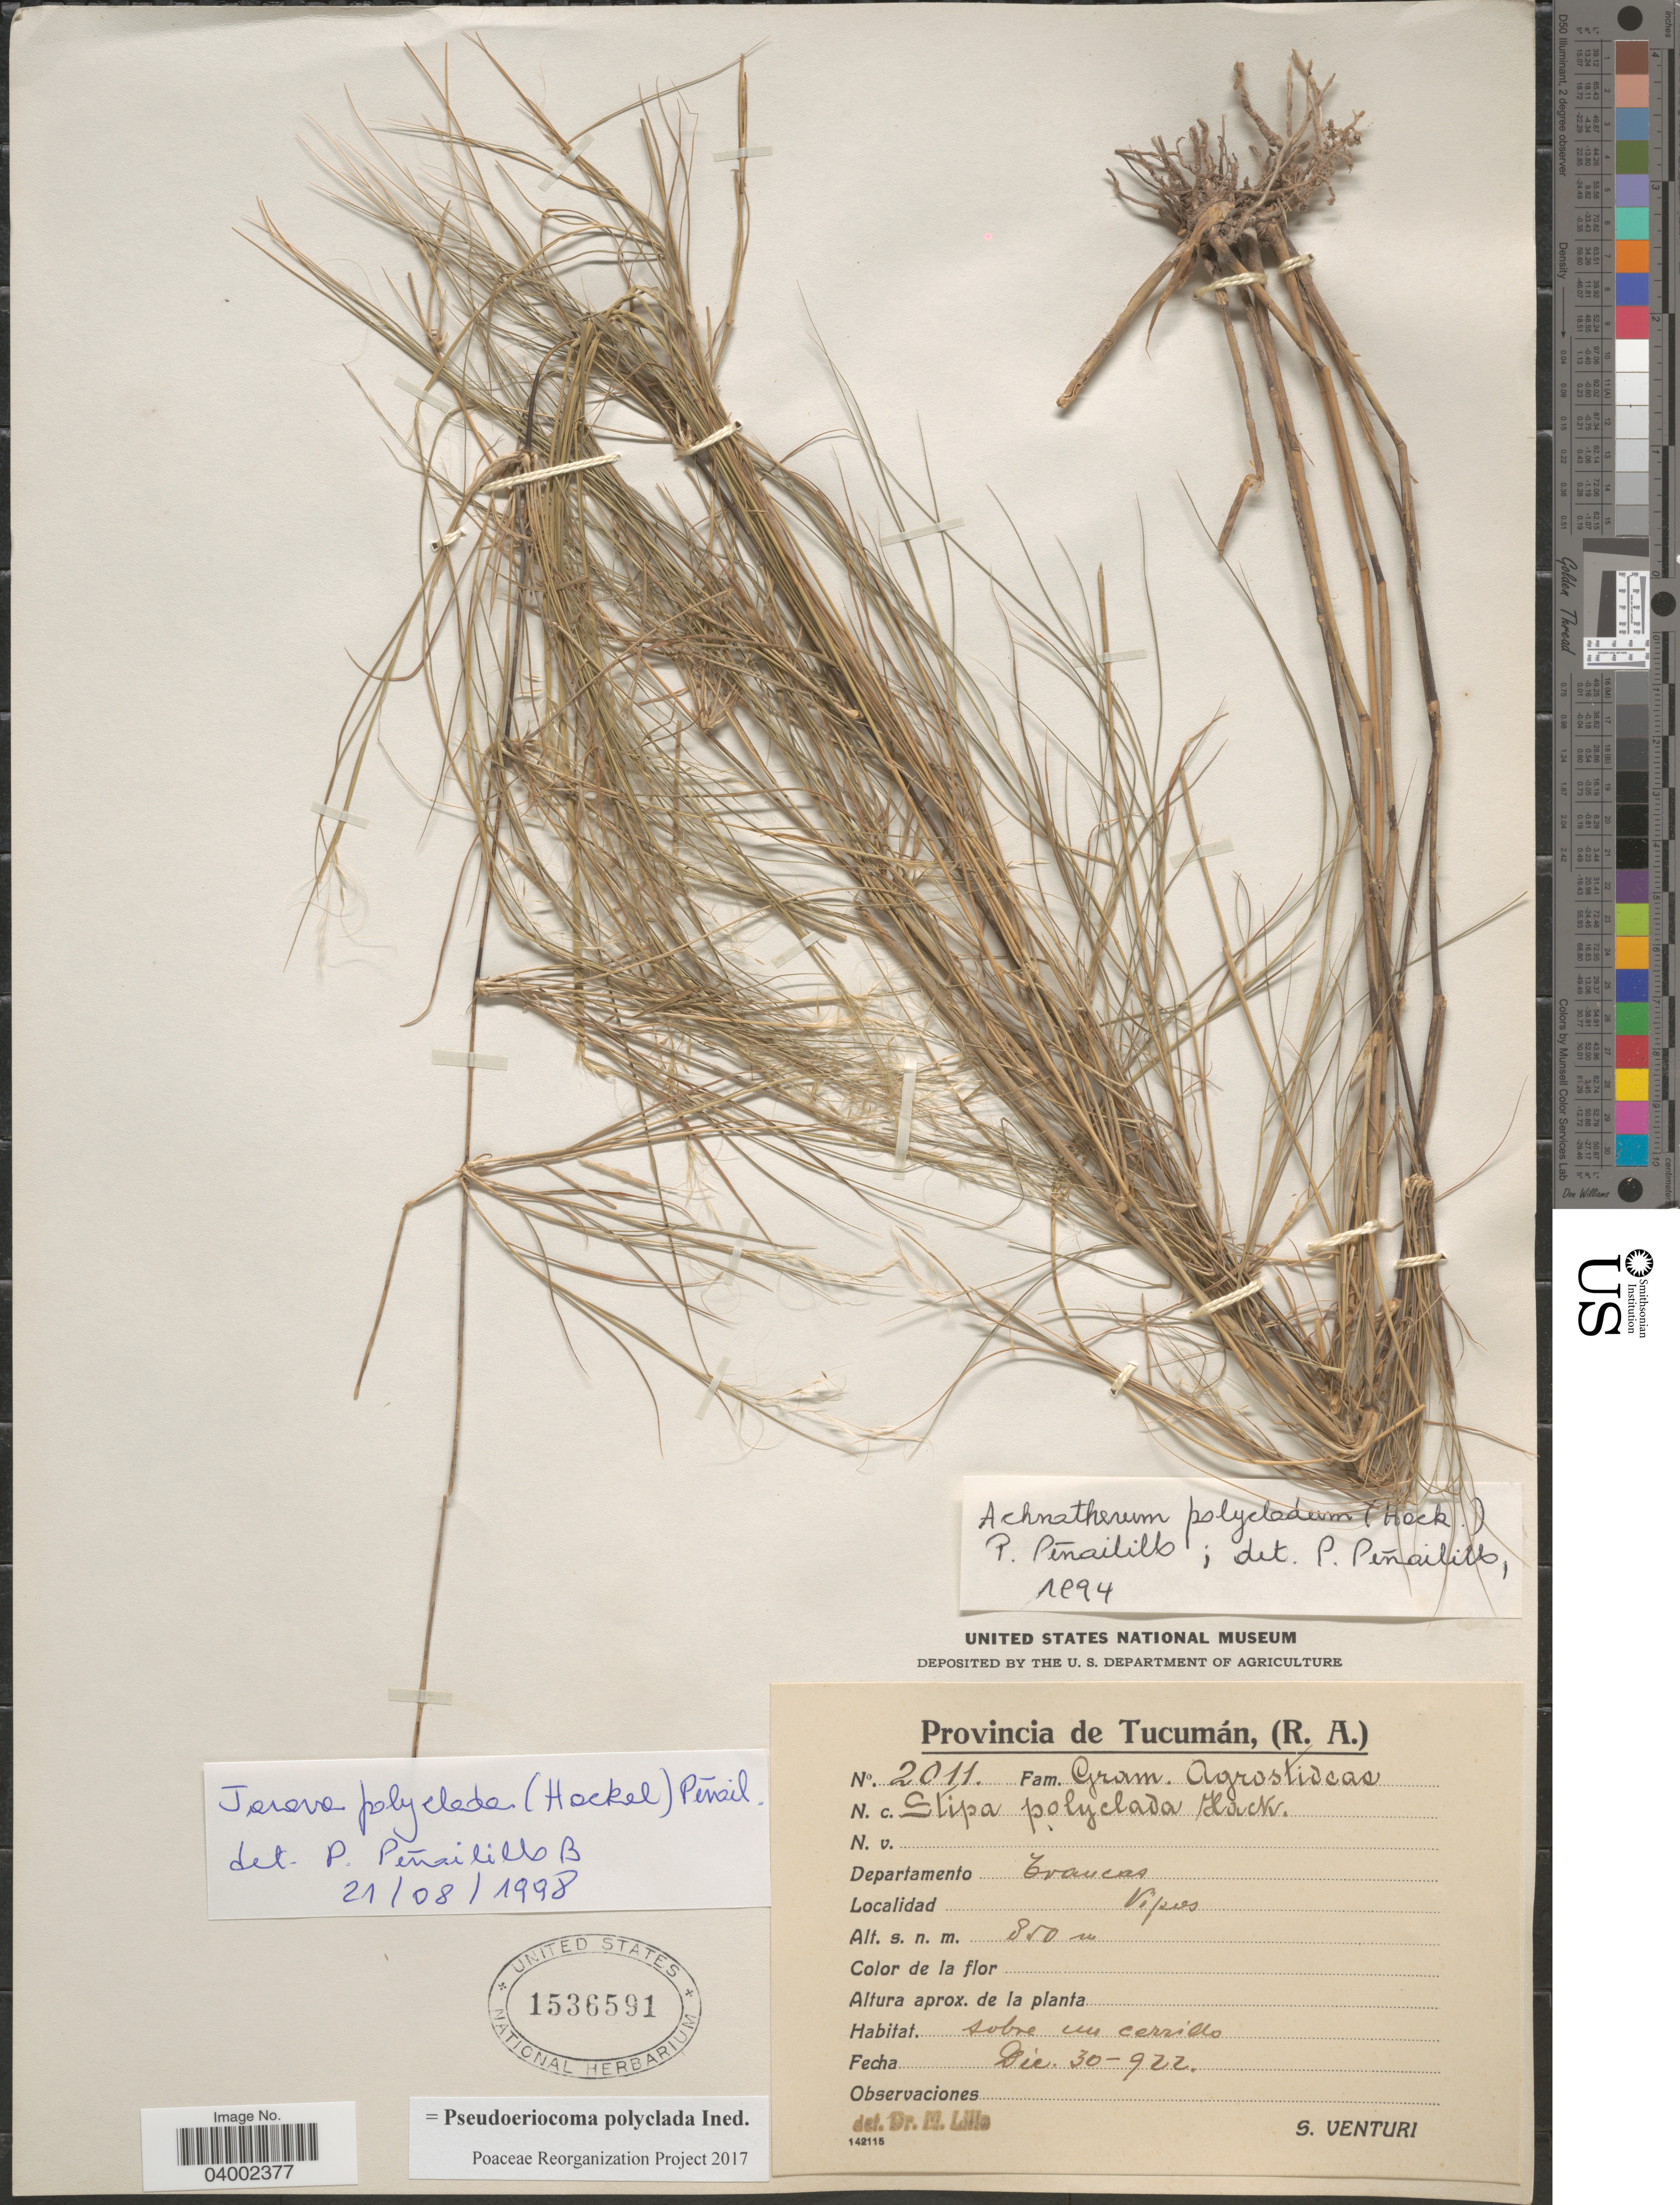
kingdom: Plantae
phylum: Tracheophyta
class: Liliopsida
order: Poales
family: Poaceae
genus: Pseudoeriocoma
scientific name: Pseudoeriocoma ployclada ined.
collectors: S. Venturi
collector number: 2011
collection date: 1922-12-30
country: Argentina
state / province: Tucuman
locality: Departamento Trancas. Vipos.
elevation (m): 850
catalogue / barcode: US 1536591